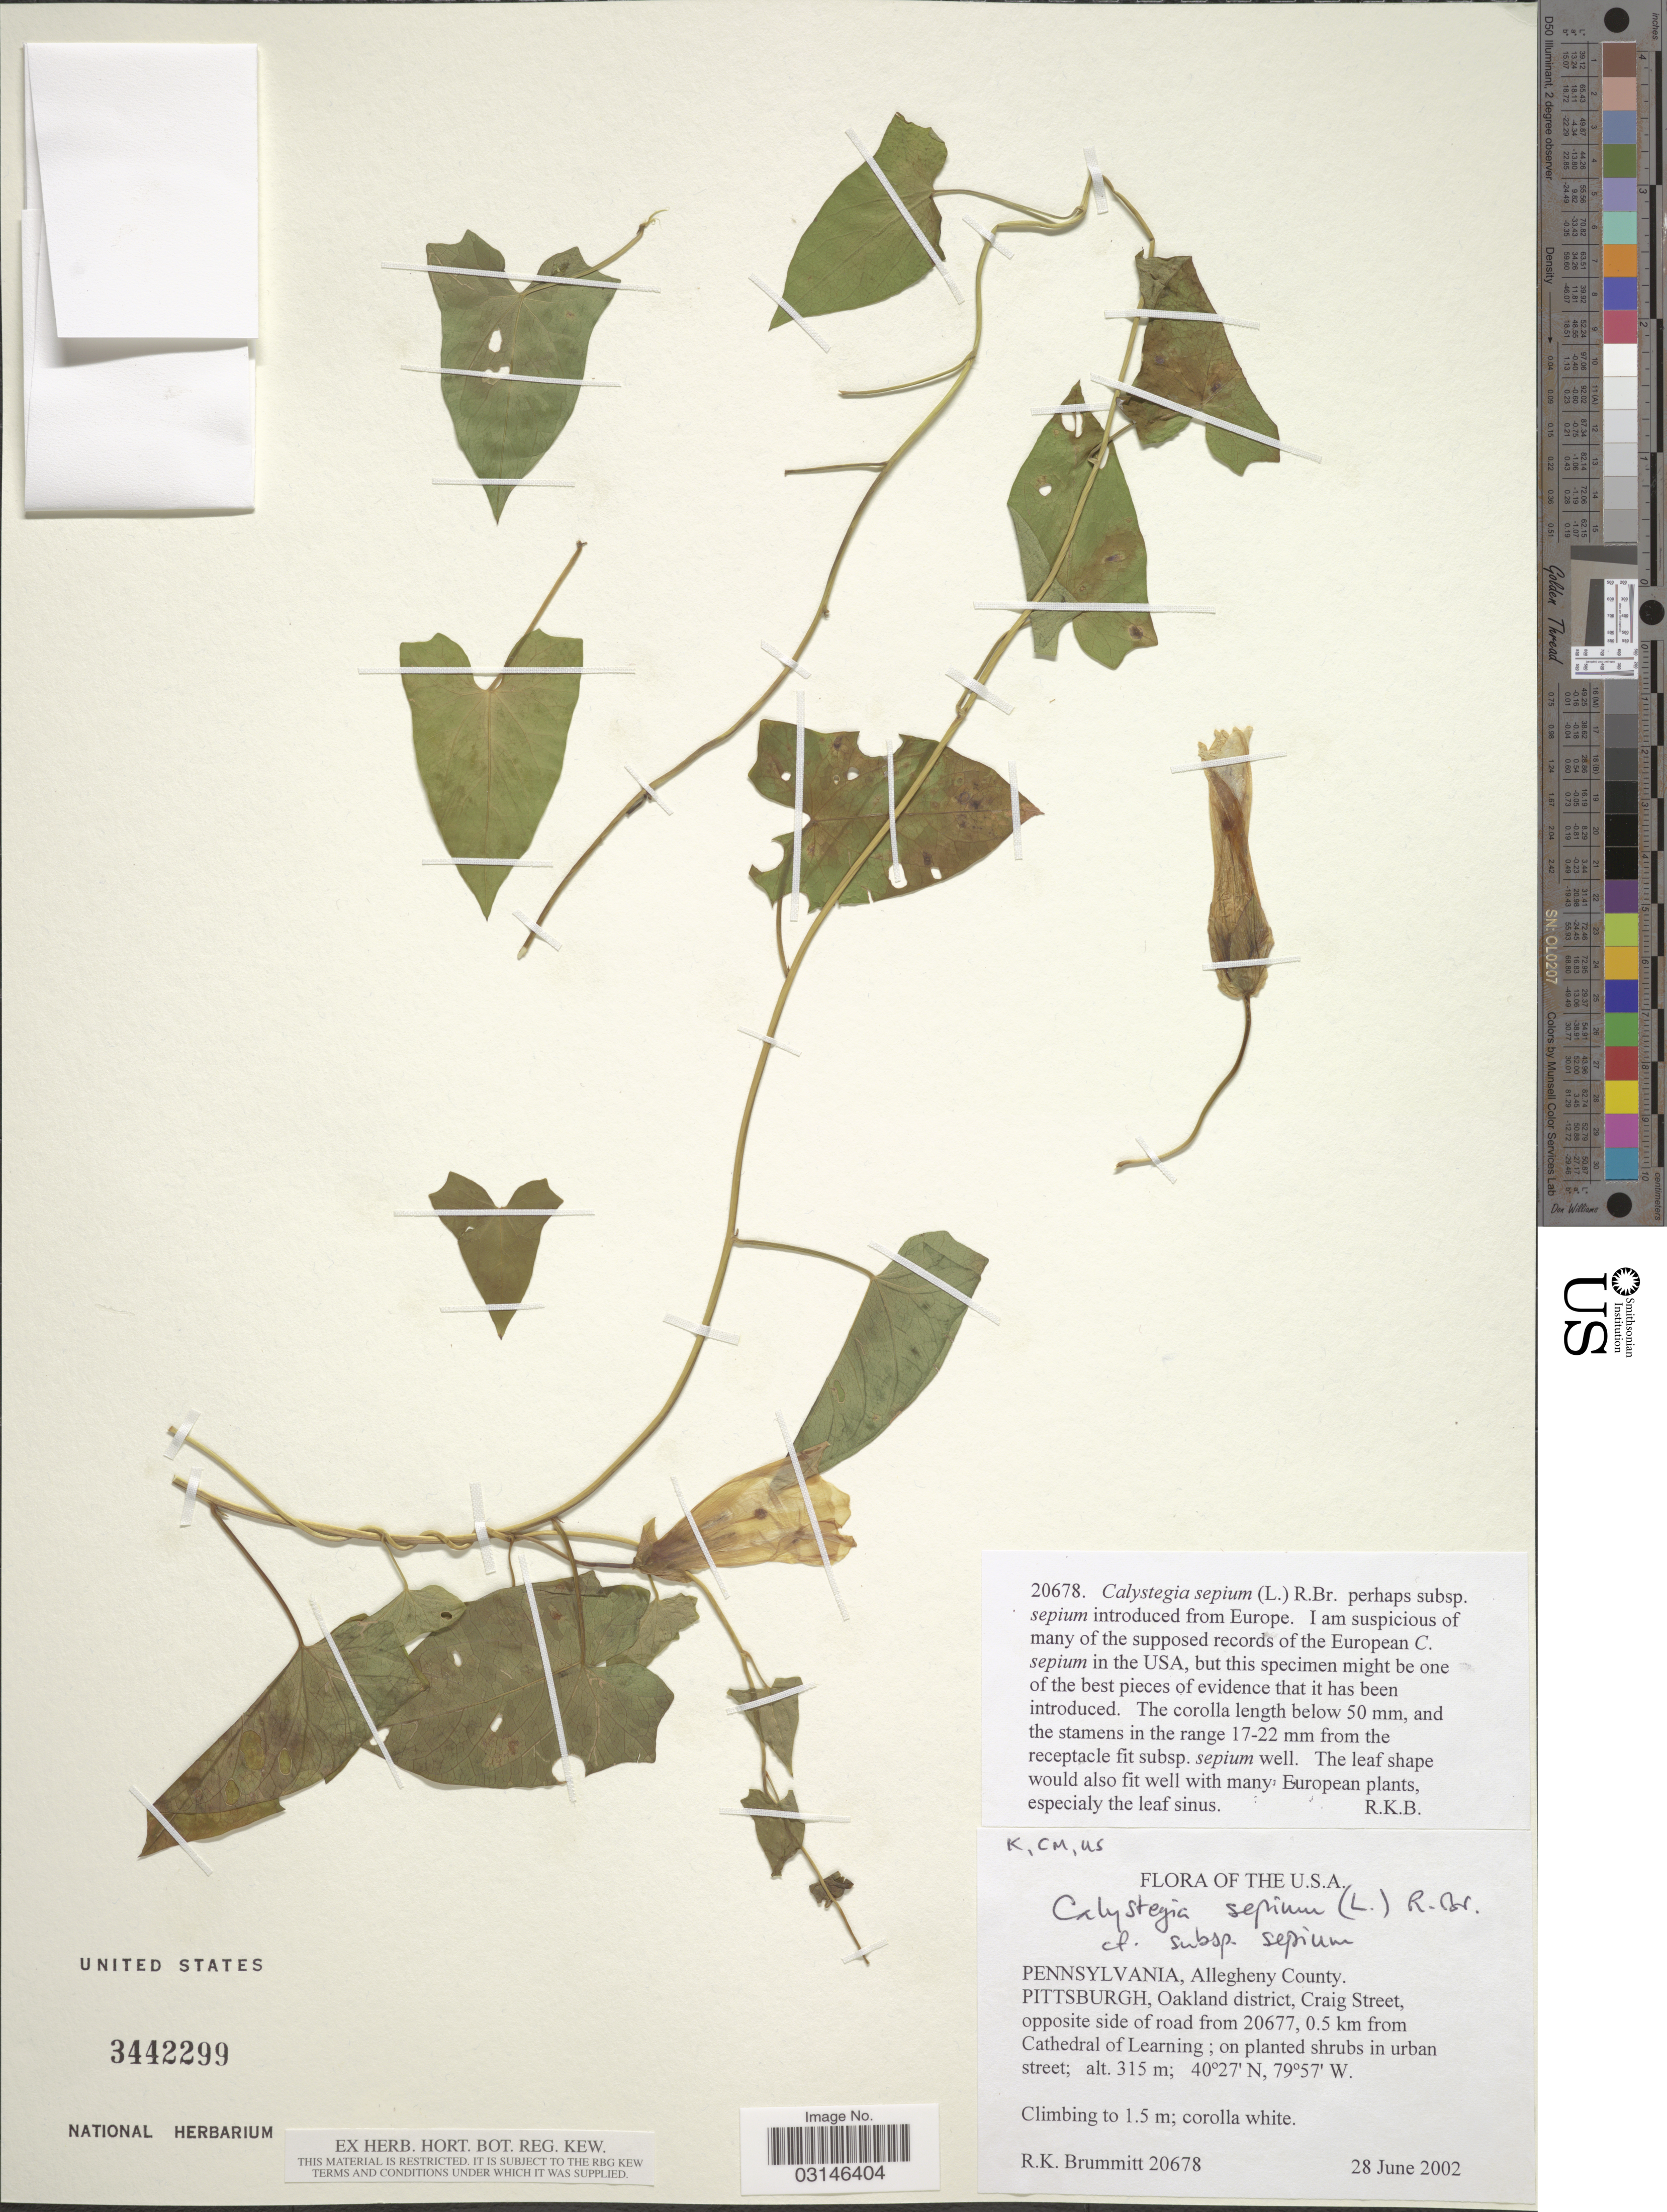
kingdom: Plantae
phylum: Tracheophyta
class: Magnoliopsida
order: Solanales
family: Convolvulaceae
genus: Calystegia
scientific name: Calystegia sepium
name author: (L.) R. Br.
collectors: R. K. Brummitt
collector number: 20679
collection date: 2002-06-28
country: United States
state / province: Pennsylvania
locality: Allegheny County, Pittsburgh, Oakland district, Craig Street, opposite side of road from 20677, 0.5 km from Cathedral of Learning.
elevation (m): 315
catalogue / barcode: US 3442299